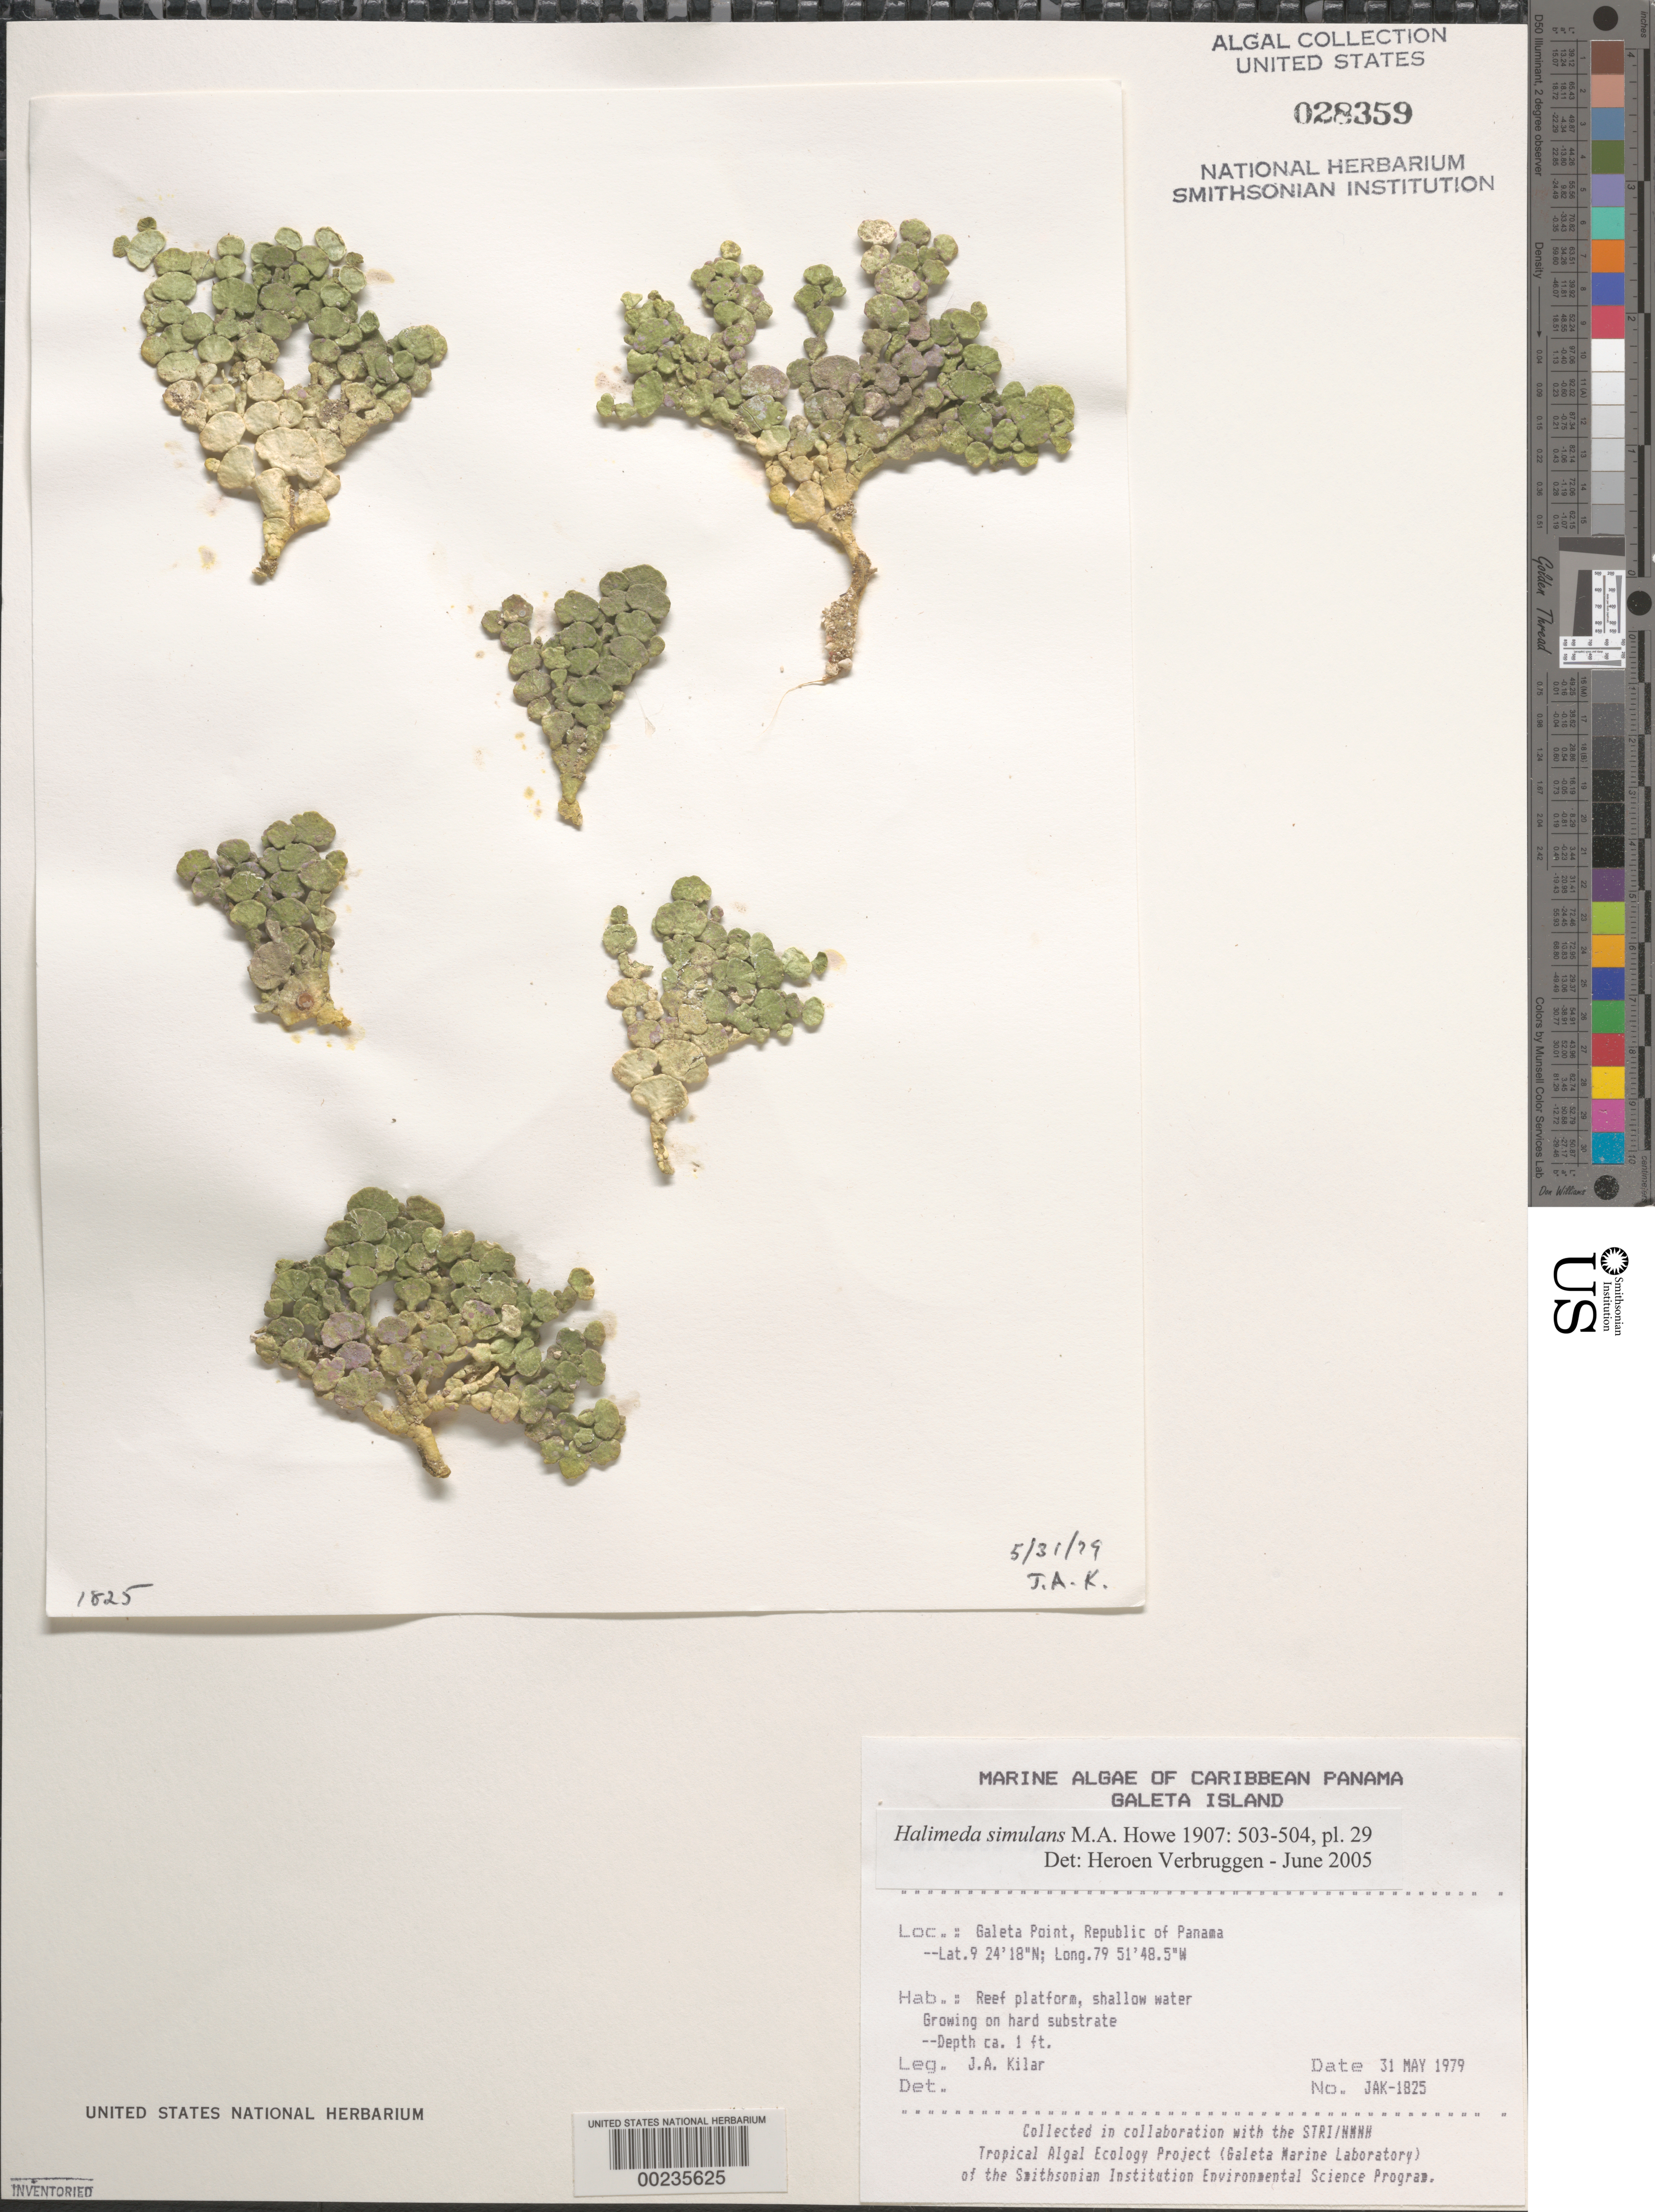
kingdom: Plantae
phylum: Chlorophyta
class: Ulvophyceae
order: Bryopsidales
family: Halimedaceae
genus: Halimeda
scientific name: Halimeda simulans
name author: M. Howe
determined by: Verbruggen, H.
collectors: J. A. Kilar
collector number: JAK-1825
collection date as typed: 31 May 1979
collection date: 1979-05-31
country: Panama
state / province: Colón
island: Galeta Island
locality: Galeta Point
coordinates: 9 24' 18" N, 79 51' 48.5" W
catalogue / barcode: US 28359